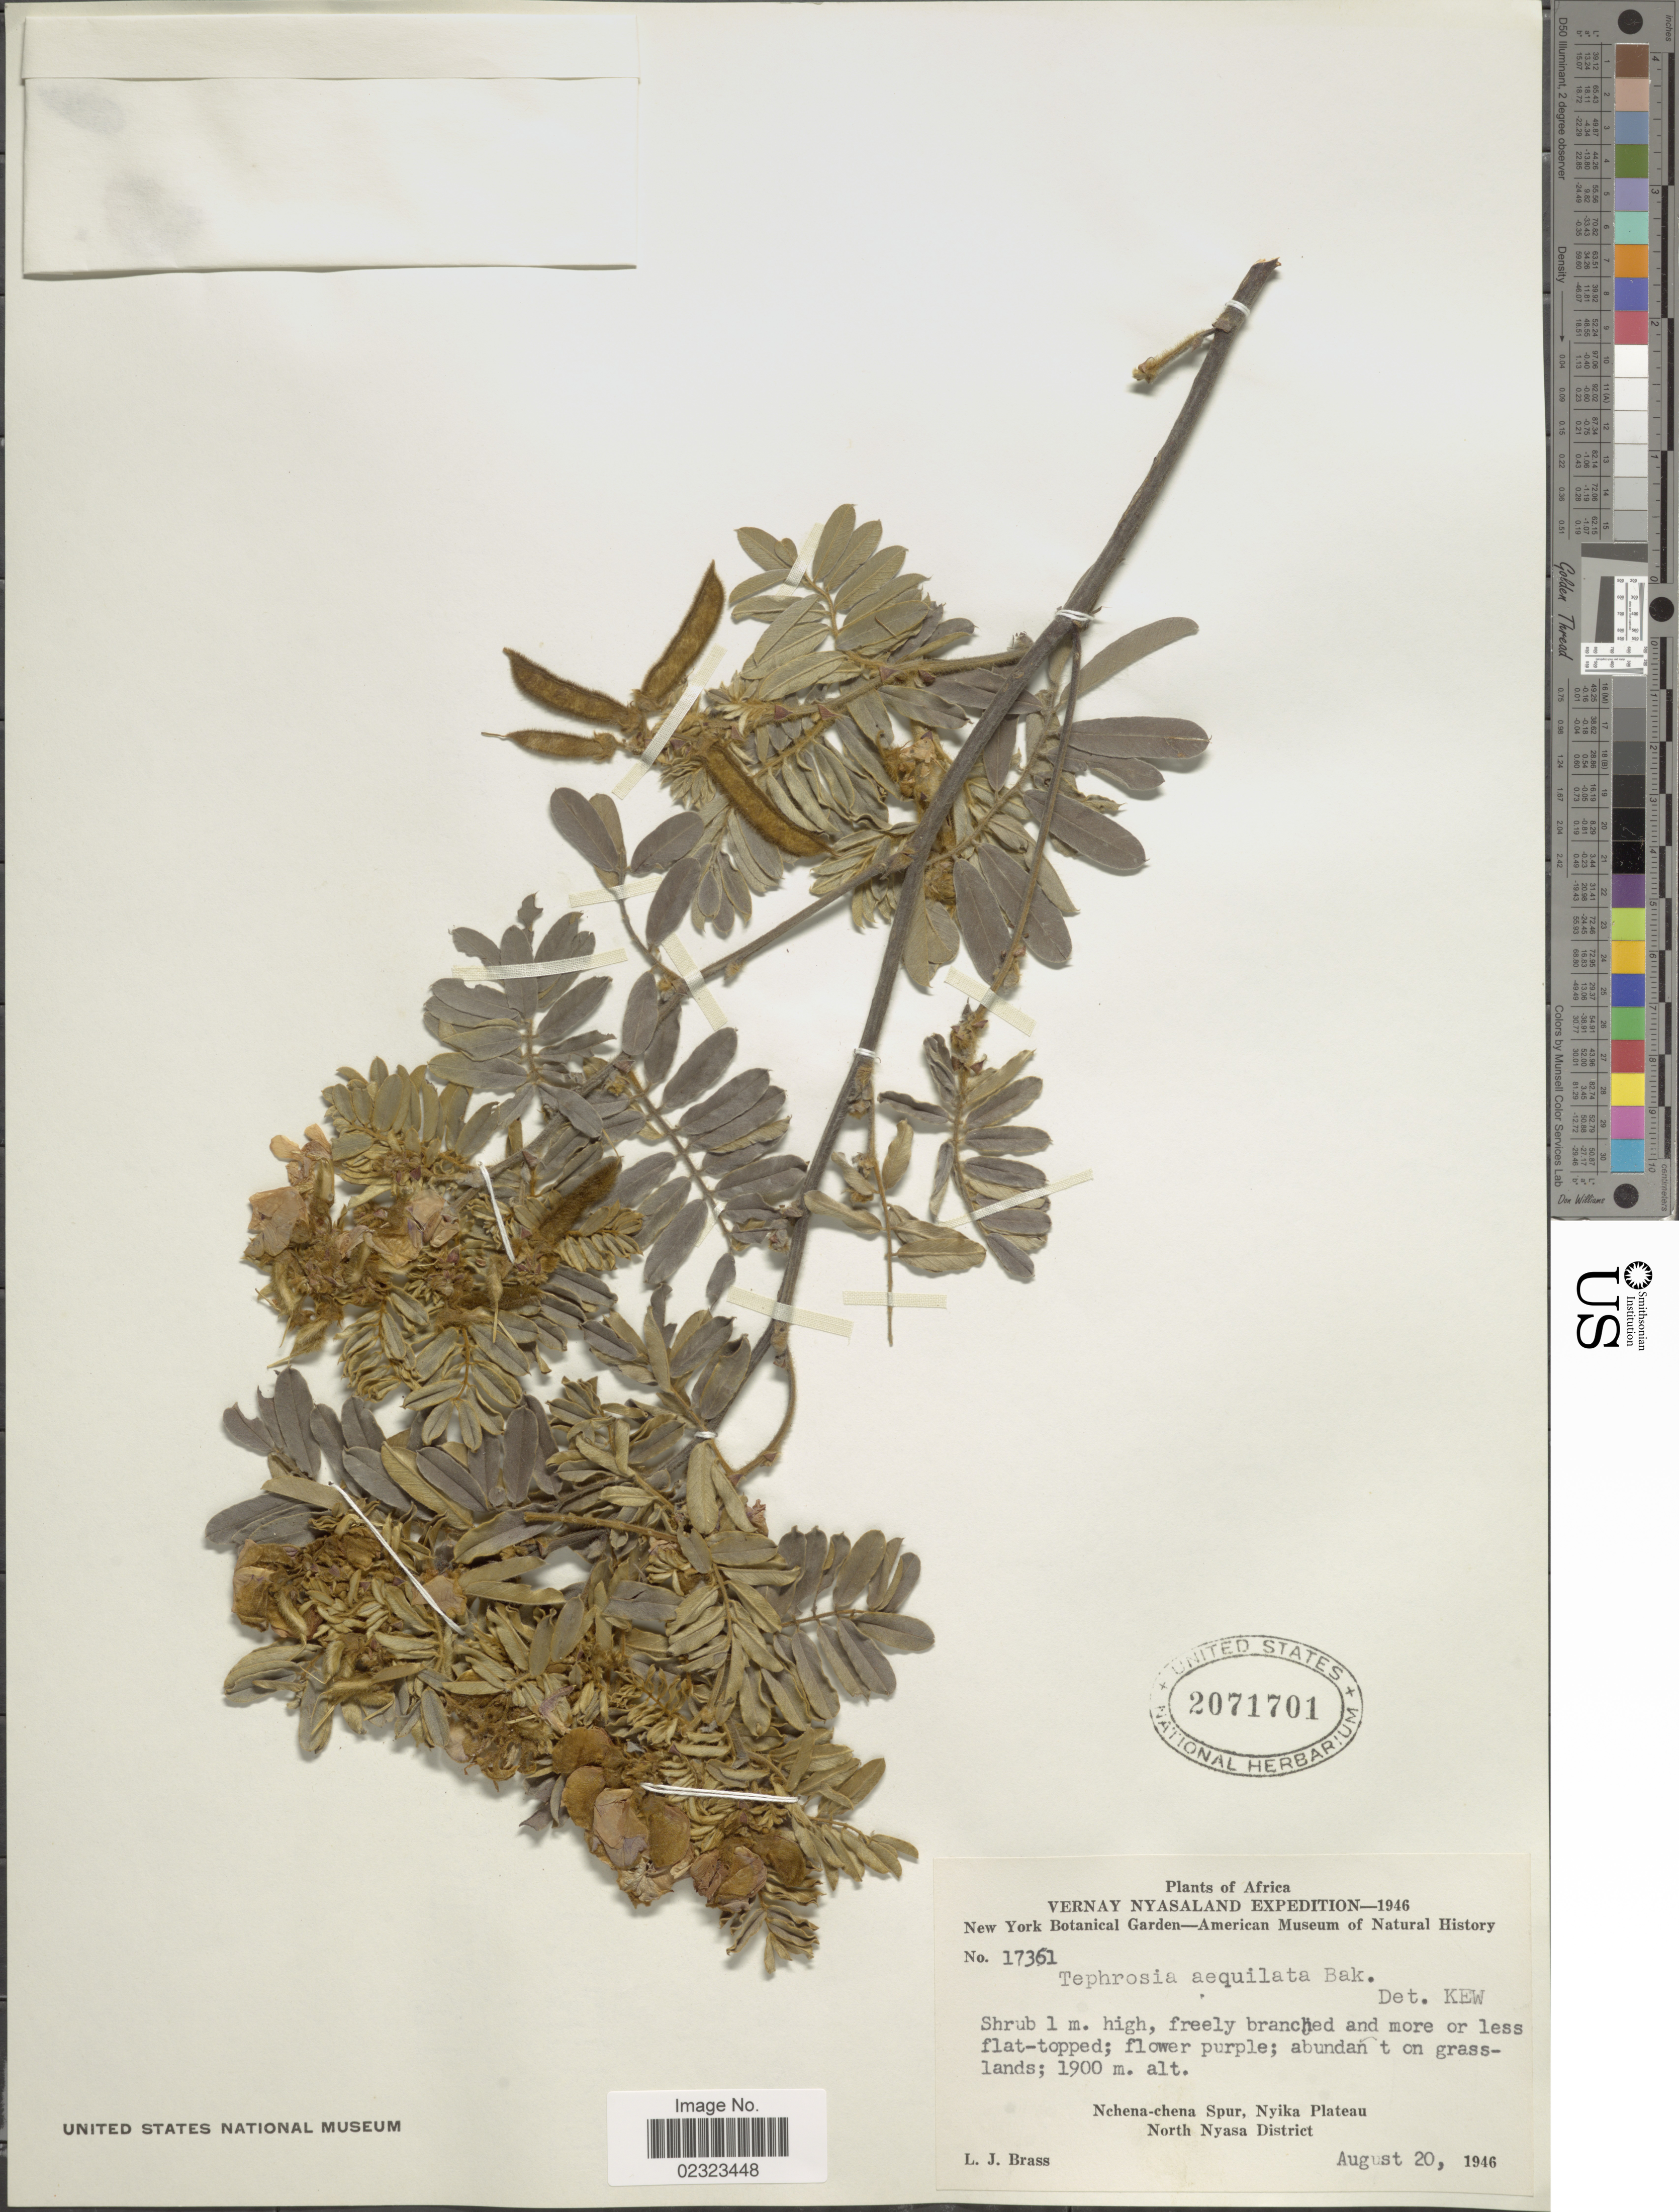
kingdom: Plantae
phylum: Tracheophyta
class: Magnoliopsida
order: Fabales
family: Fabaceae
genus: Tephrosia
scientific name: Tephrosia aequilata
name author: Baker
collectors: L. J. Brass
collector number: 17361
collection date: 1946-08-20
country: Malawi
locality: Africa, Vernay Nyasaland, Nchena-chena Spur, Nyika Plateau, North Nyasa District.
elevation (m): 1900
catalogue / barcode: US 2071701